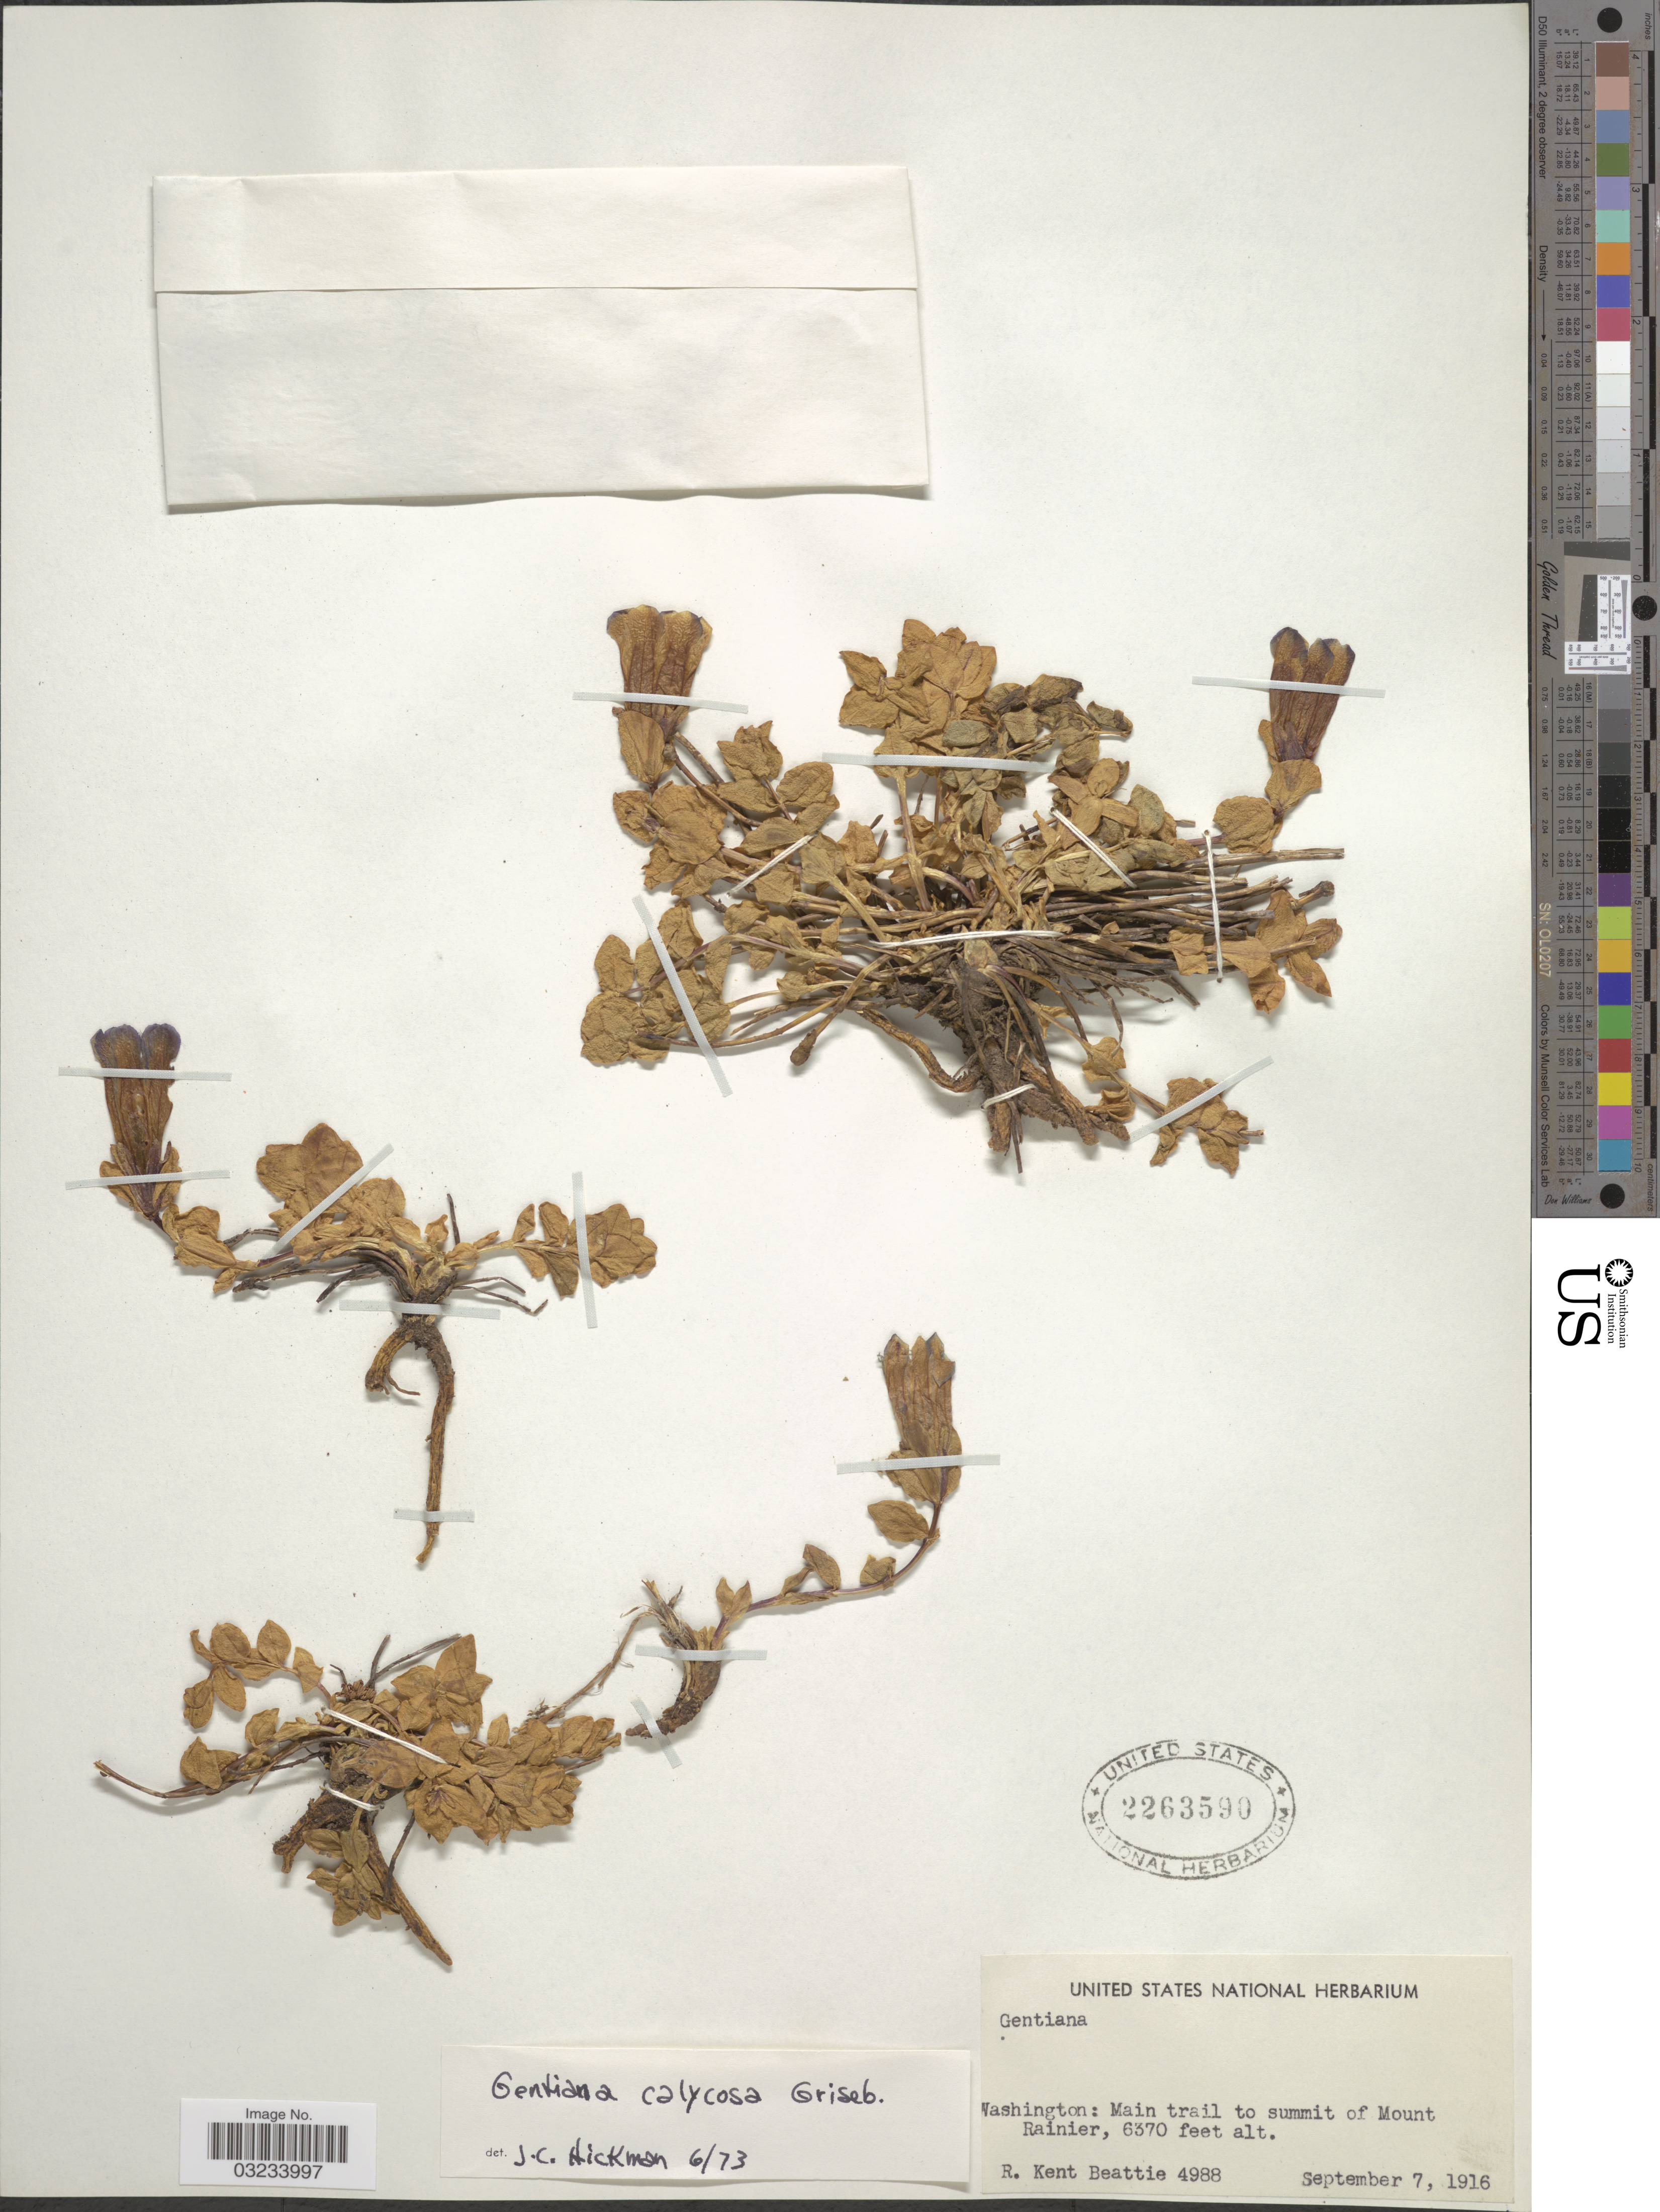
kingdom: Plantae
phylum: Tracheophyta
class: Magnoliopsida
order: Gentianales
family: Gentianaceae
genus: Gentiana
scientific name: Gentiana calycosa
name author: Griseb.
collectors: R. K. Beattie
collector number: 4988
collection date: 1916-09-07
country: United States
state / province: Washington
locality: Main trail to summit of Mount Rainier.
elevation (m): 1942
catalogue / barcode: US 2263590